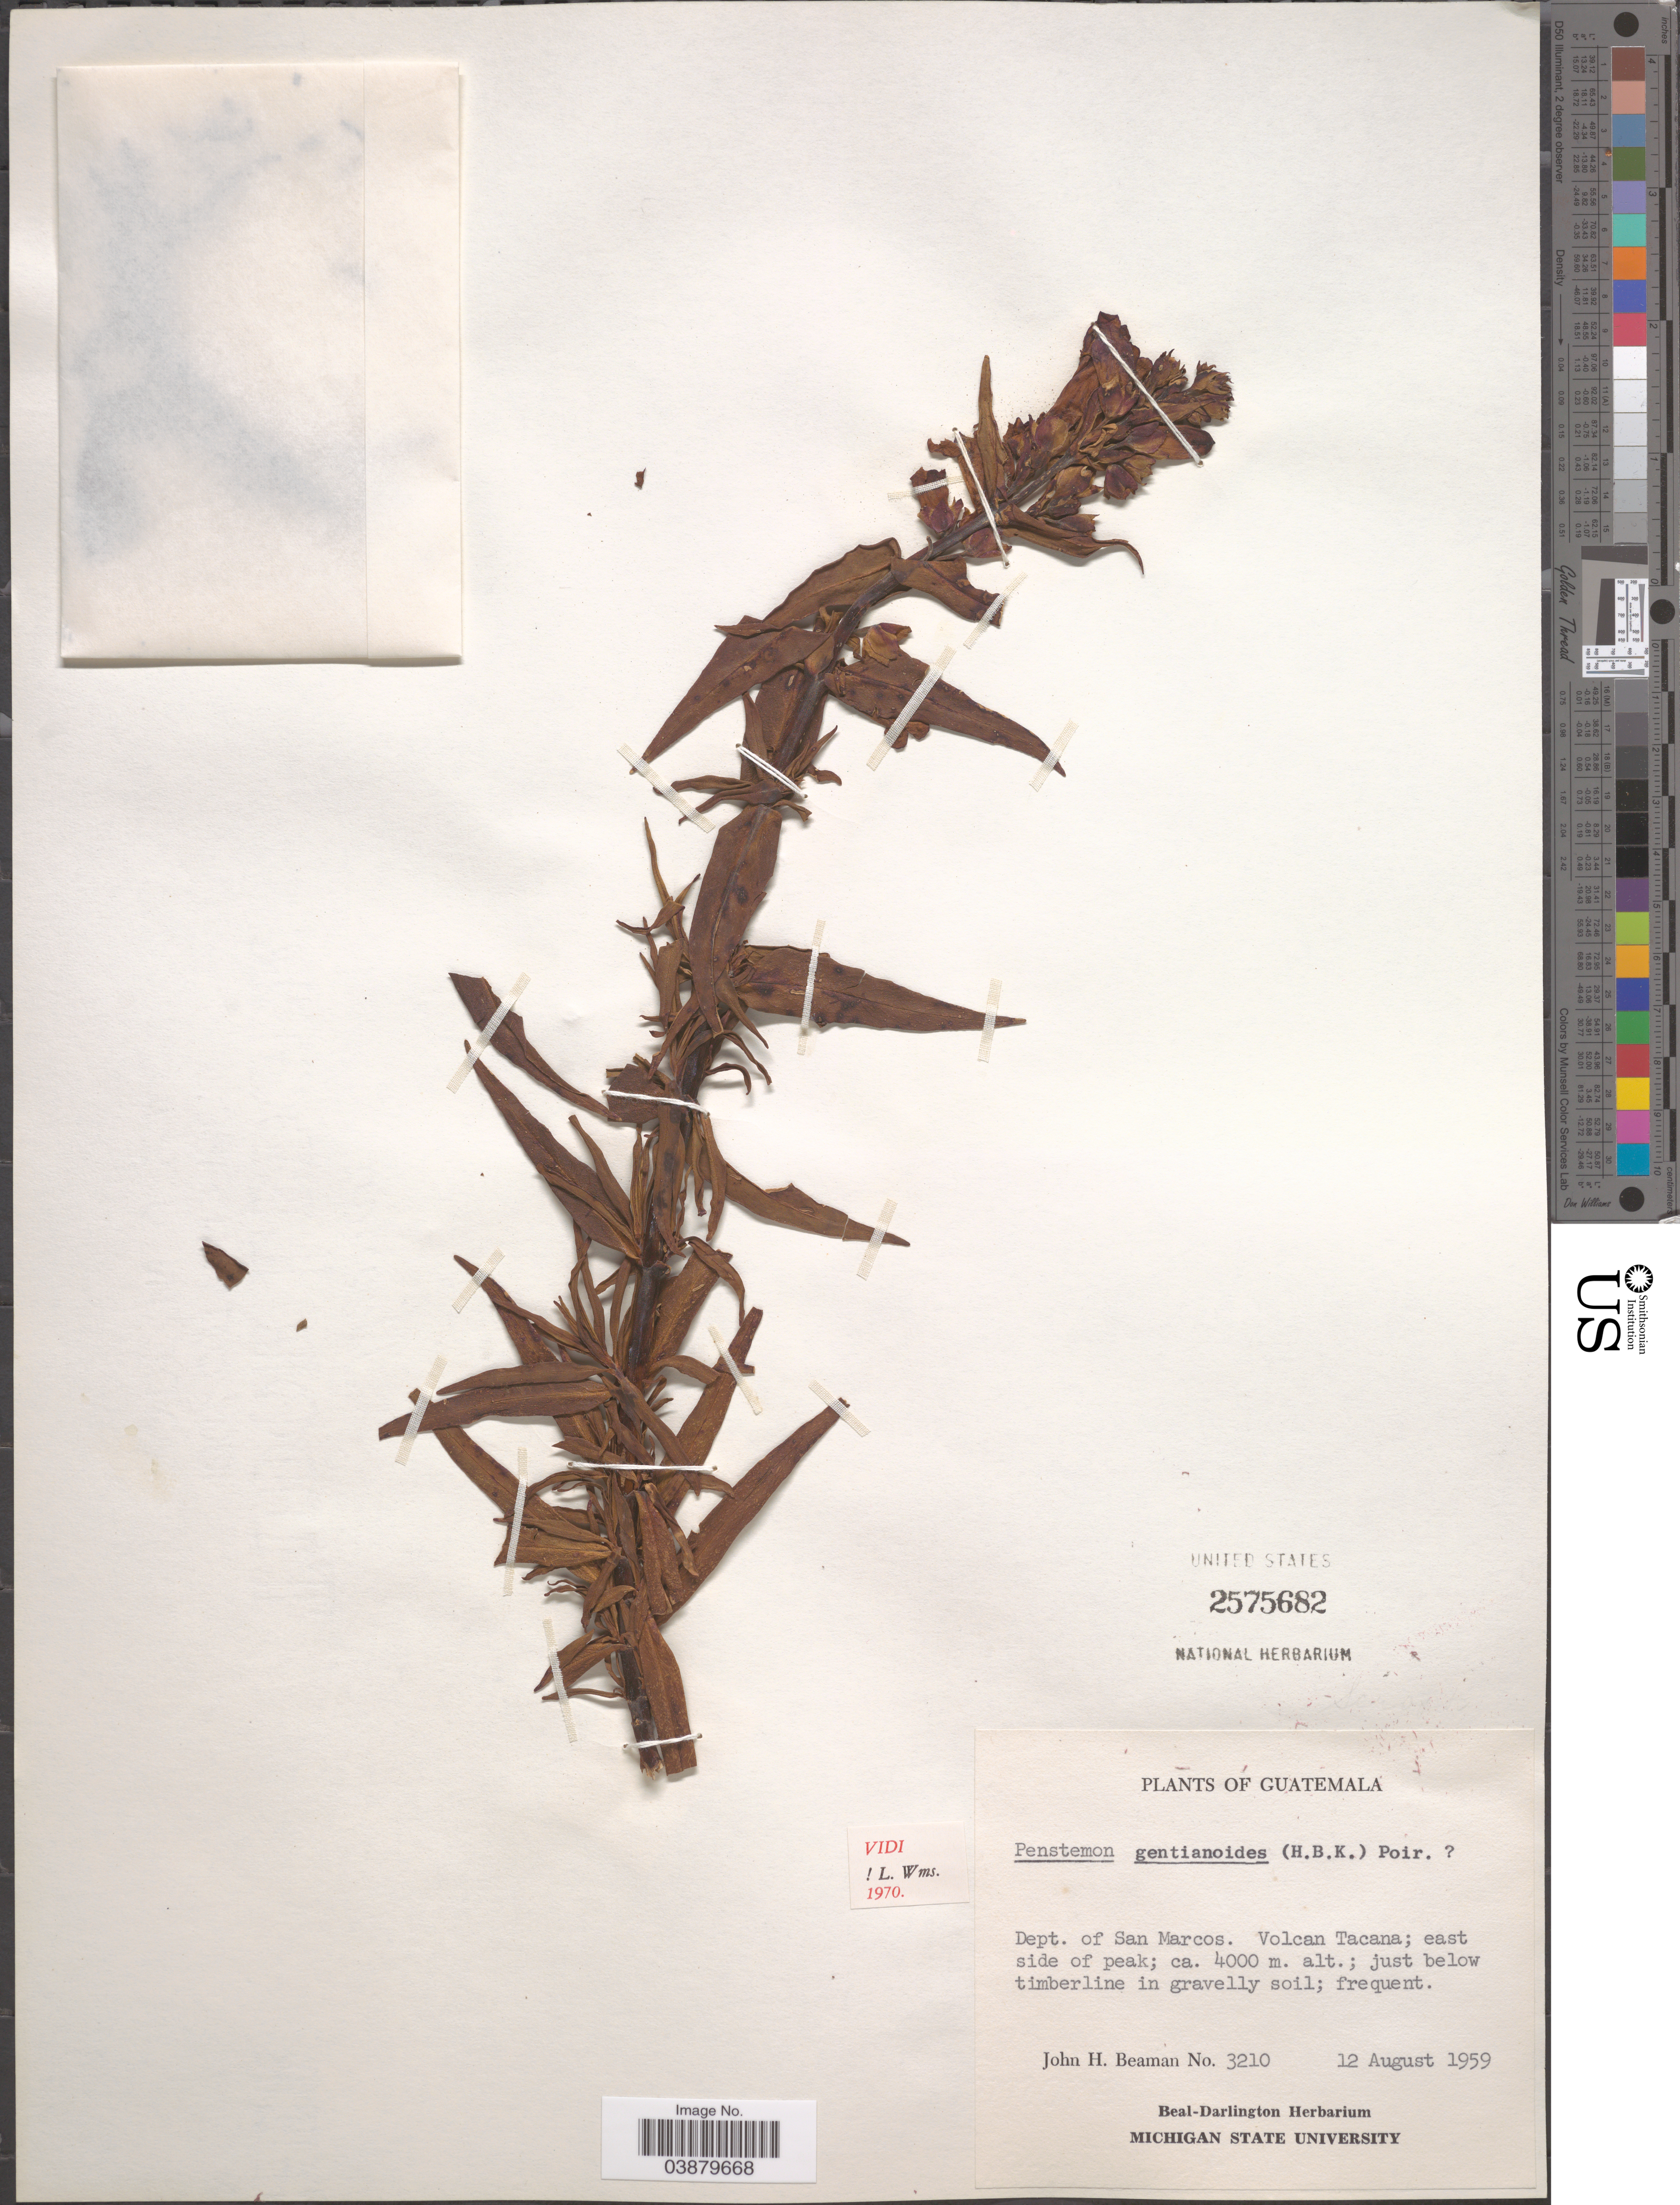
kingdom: Plantae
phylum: Tracheophyta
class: Magnoliopsida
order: Lamiales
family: Plantaginaceae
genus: Penstemon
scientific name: Penstemon gentianoides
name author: (Kunth) Poir.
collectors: J. H. Beaman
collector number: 3210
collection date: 1959-08-12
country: Guatemala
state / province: San Marcos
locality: Dept. of San Marcos. Volcan Tacana; east side of peak; just below timberline in gravelly soil.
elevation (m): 4000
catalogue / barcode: US 2575682